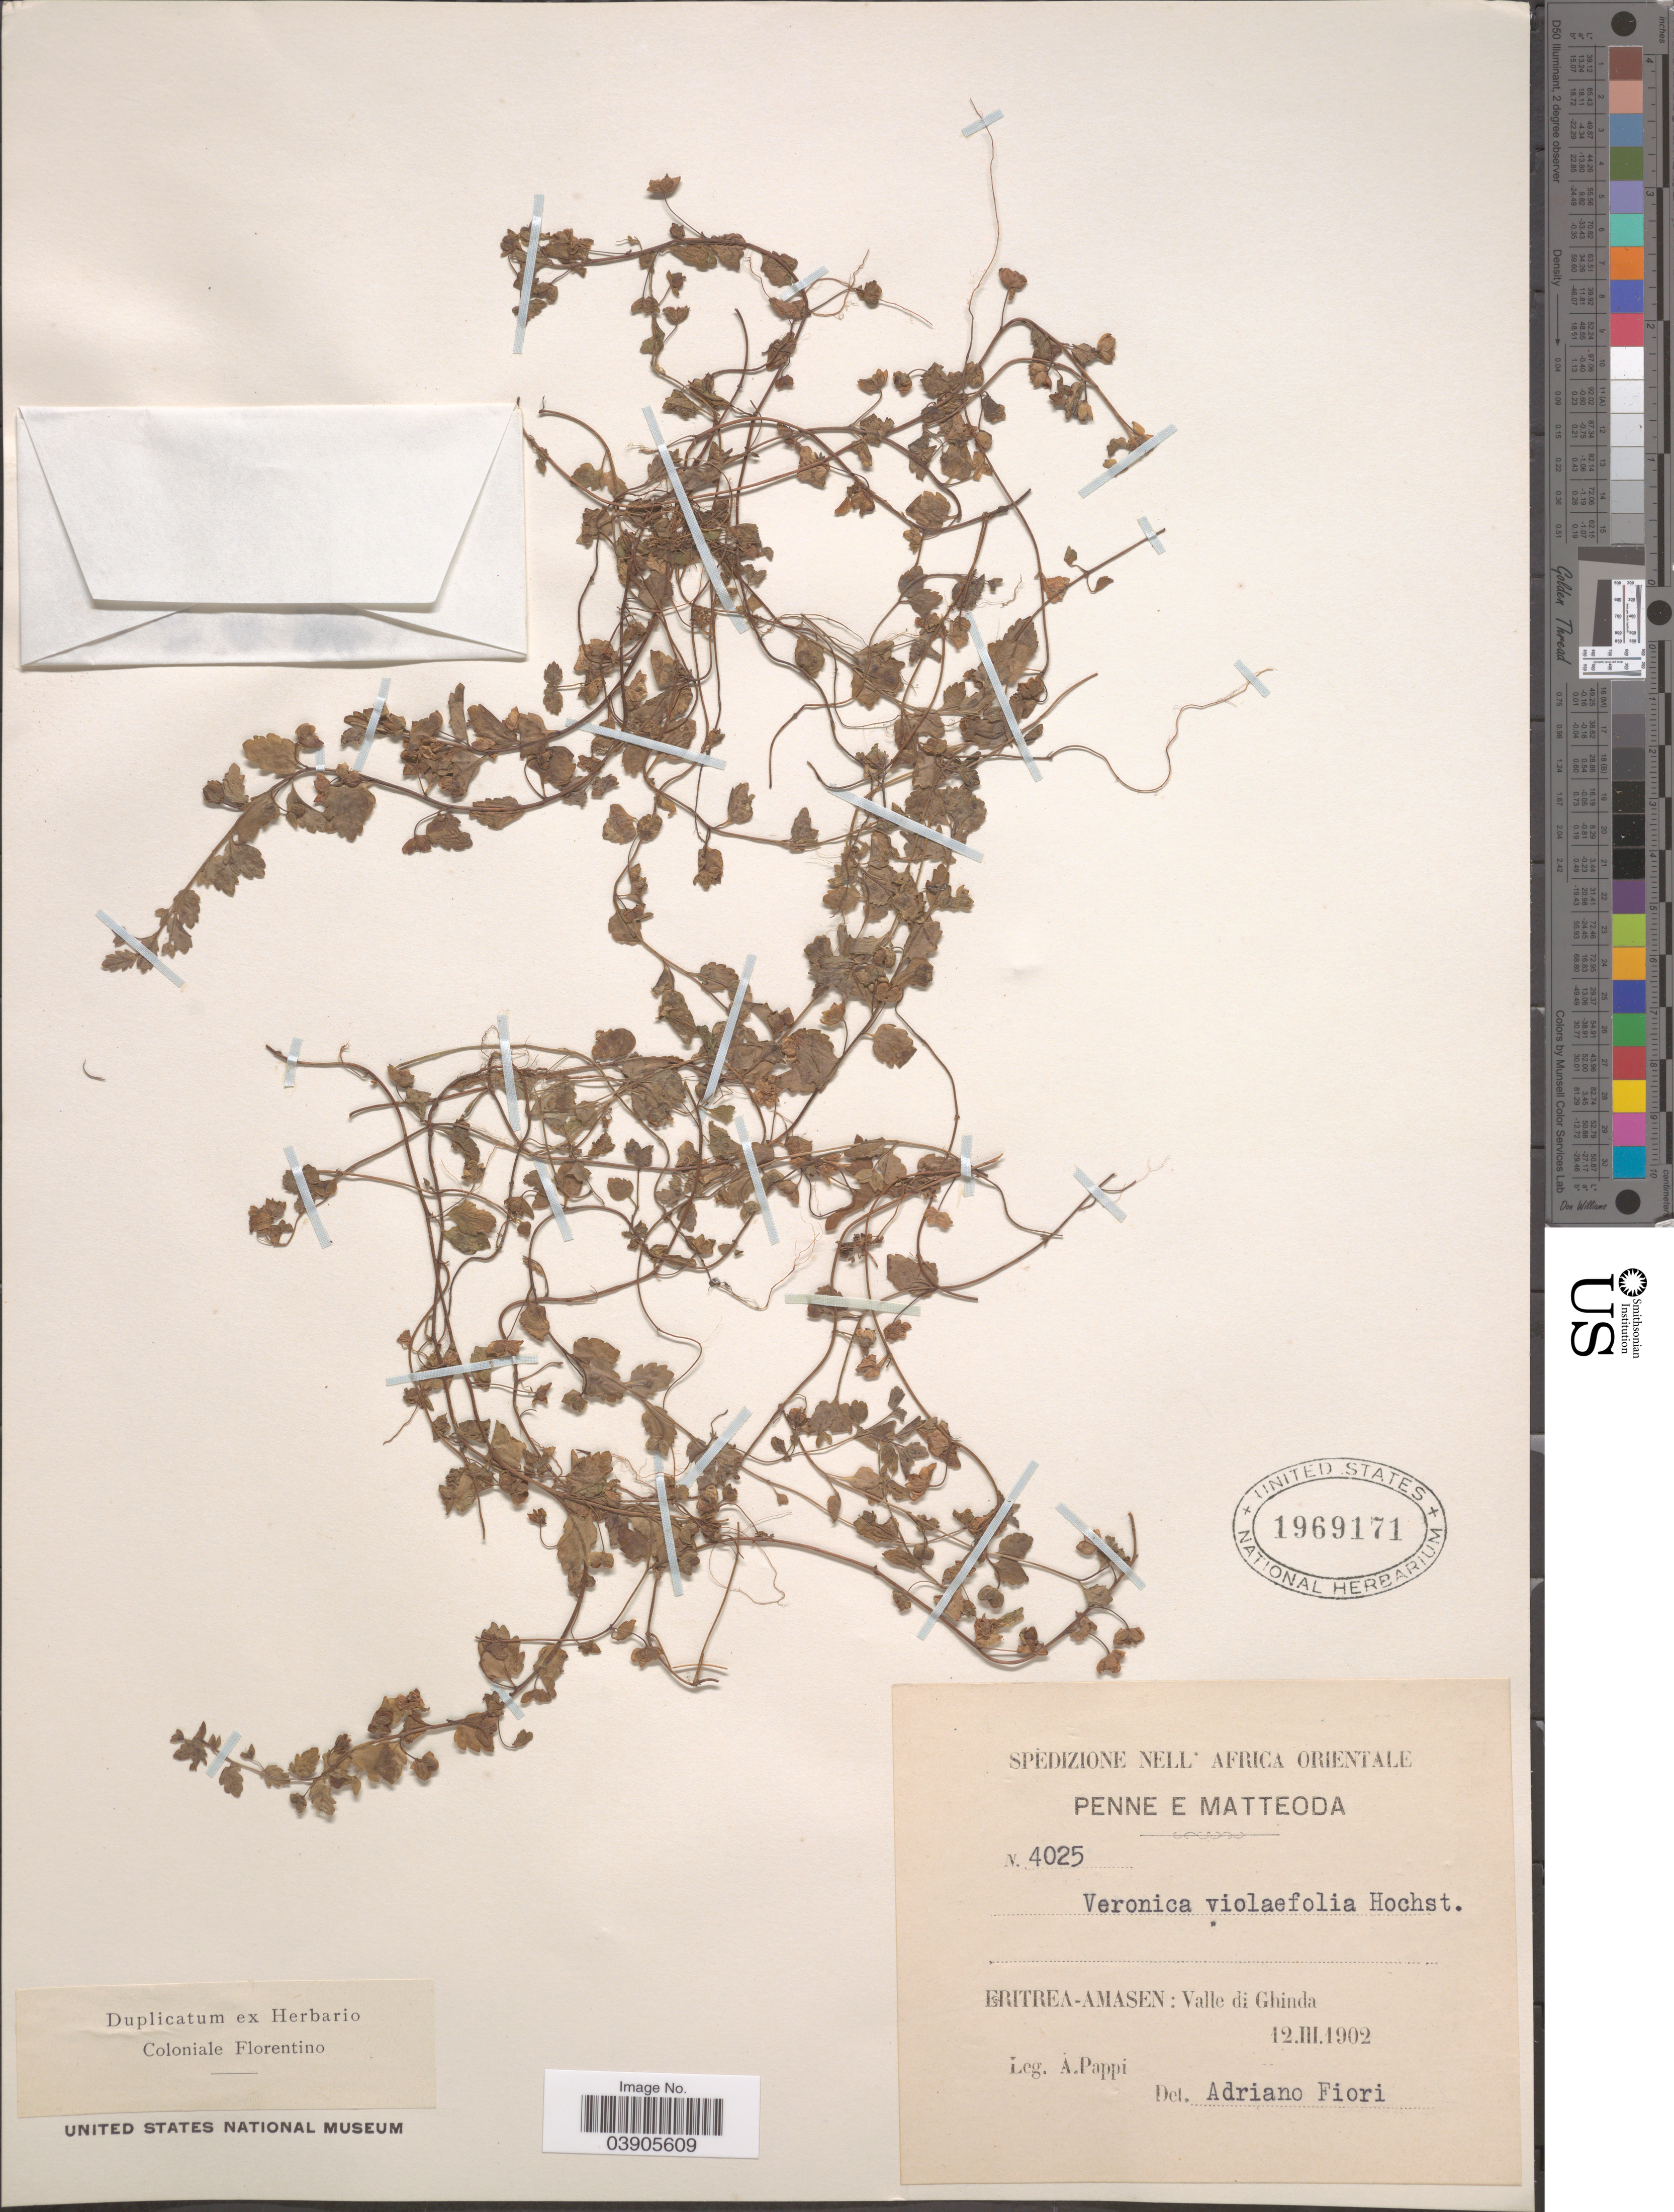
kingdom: Plantae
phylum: Tracheophyta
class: Magnoliopsida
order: Lamiales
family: Plantaginaceae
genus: Veronica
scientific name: Veronica violifolia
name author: Hochst. ex Benth.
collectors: A. Pappi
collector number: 4025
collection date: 1902-03-12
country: Eritrea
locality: Spedizione Nell Africa Orientale. Penne e Matteoda. Eritrea-Amasen: Valle di Ghinda.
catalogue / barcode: US 1969171